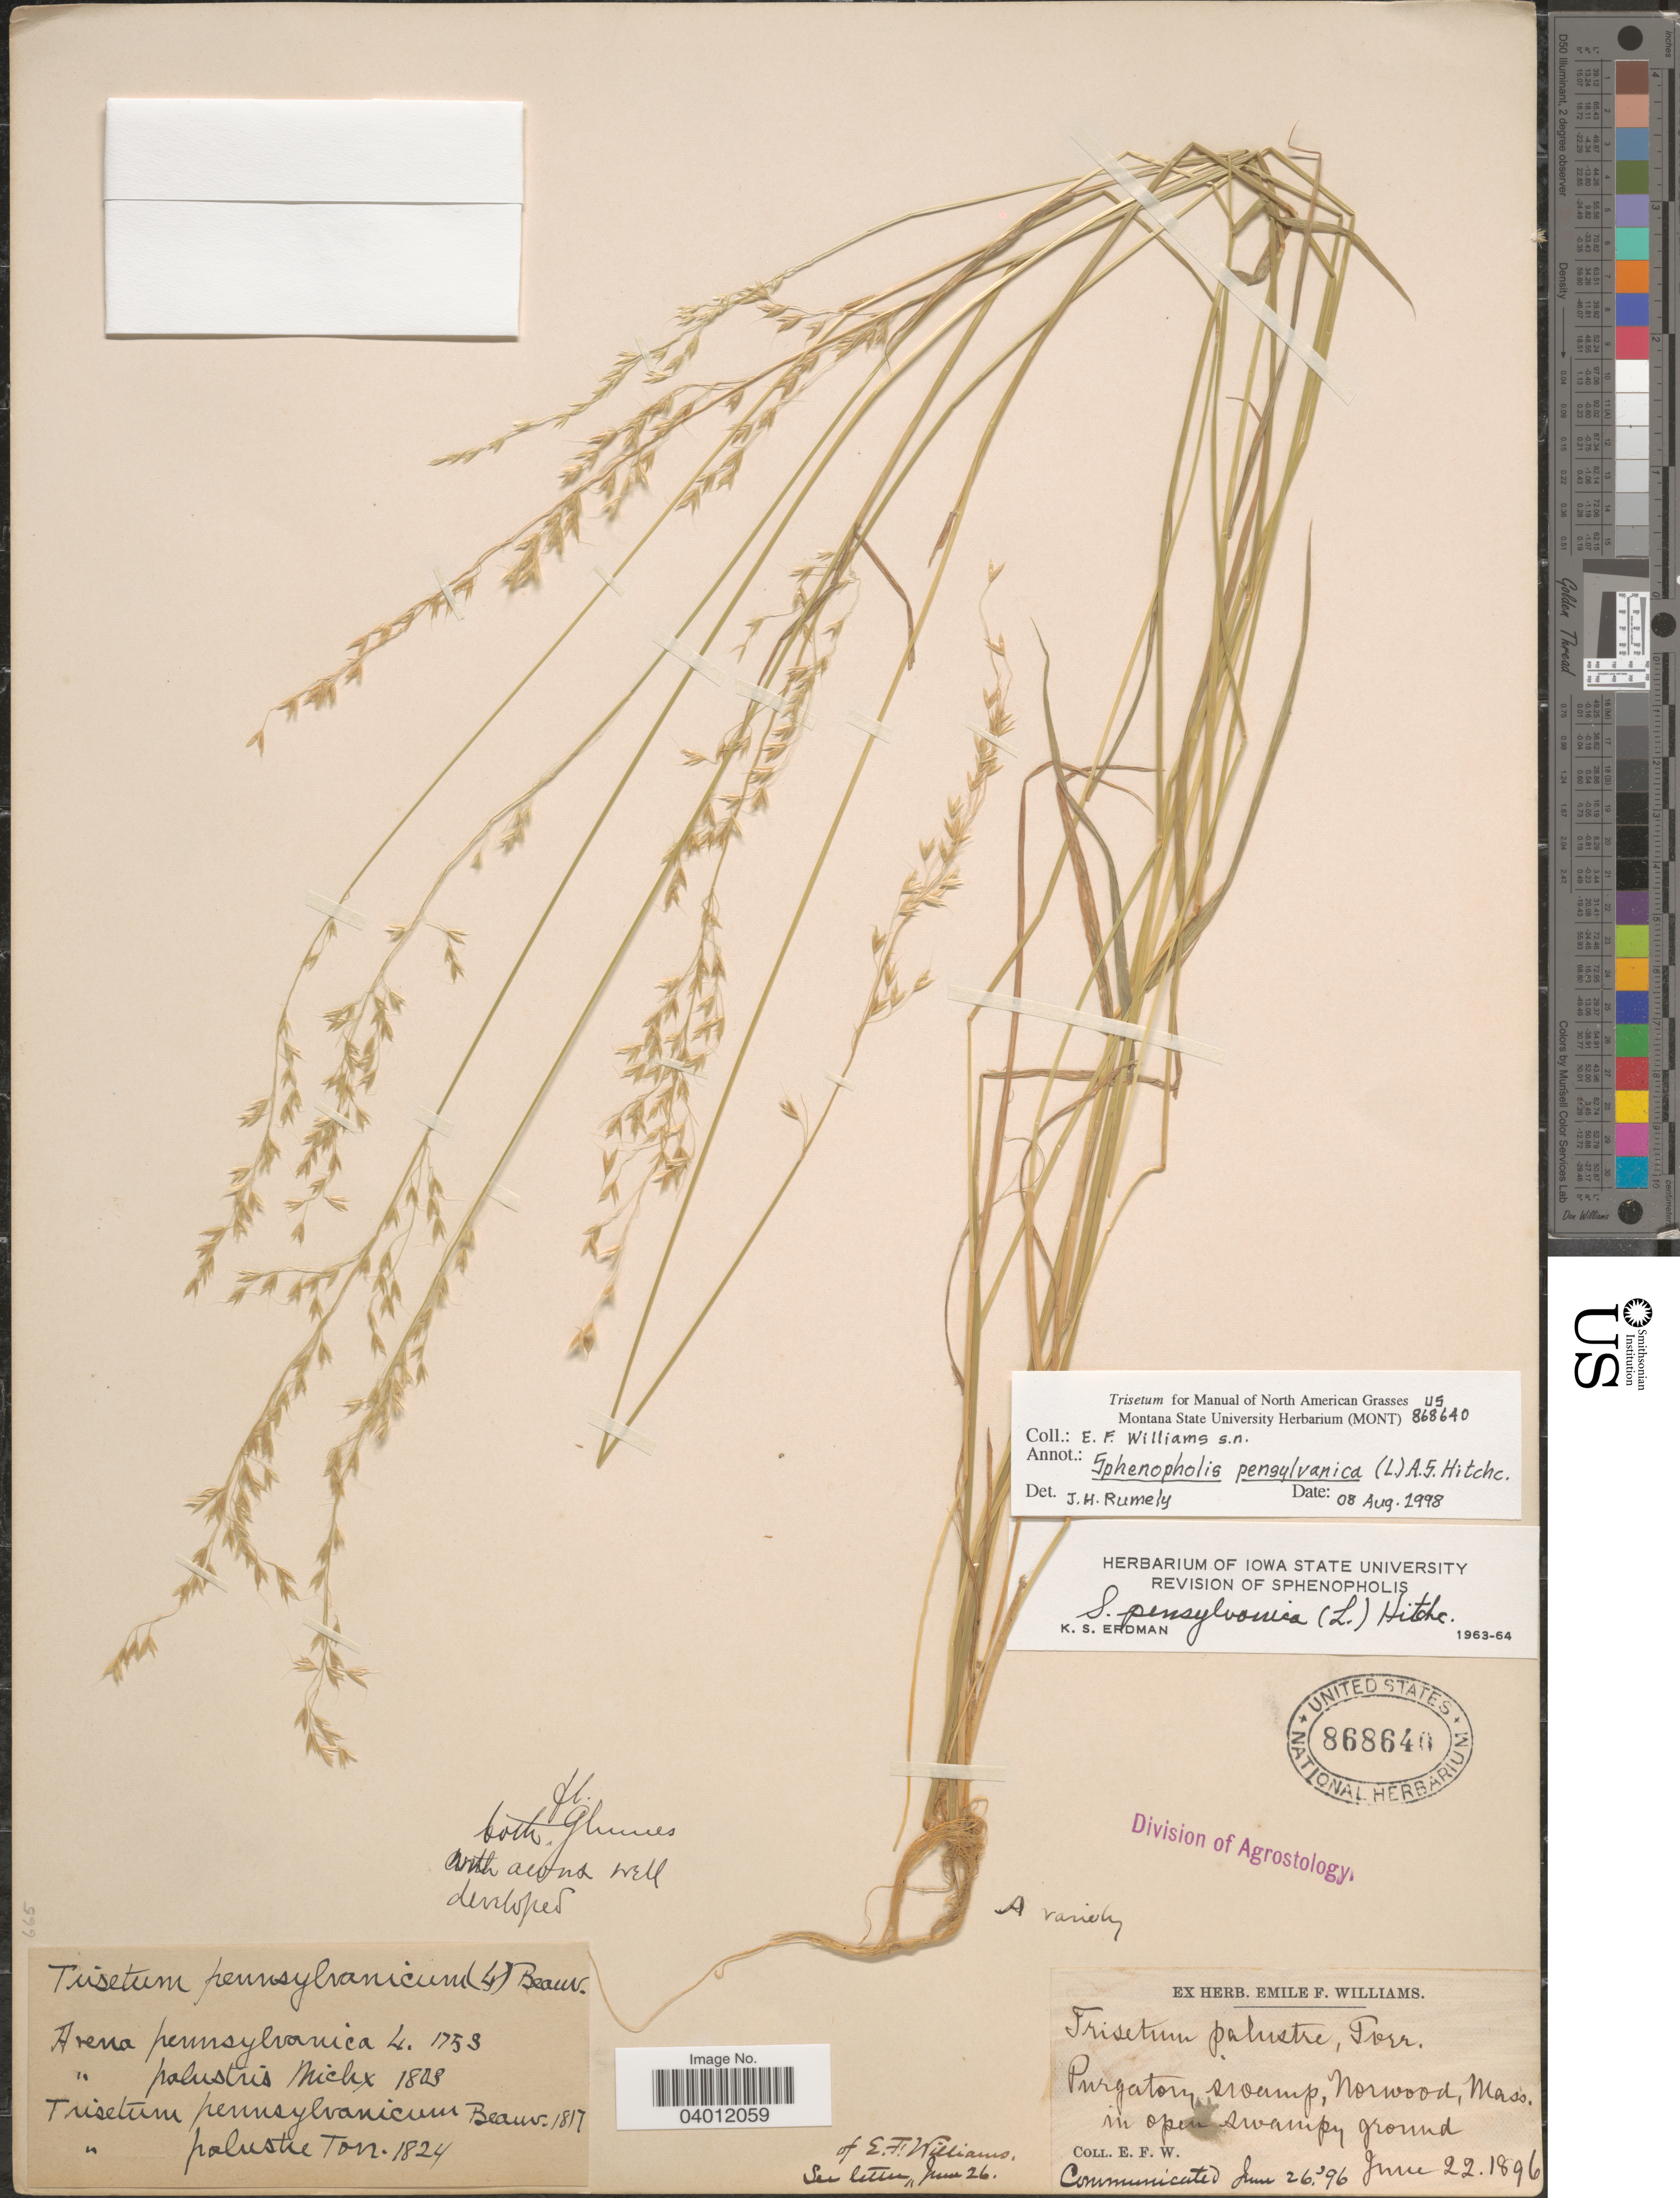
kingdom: Plantae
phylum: Tracheophyta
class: Liliopsida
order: Poales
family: Poaceae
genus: Sphenopholis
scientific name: Sphenopholis pensylvanica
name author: (L.) Hitchc.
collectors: E. F. Williams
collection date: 1896-06-22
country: United States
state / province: Massachusetts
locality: Purgatory swamp, Norwood.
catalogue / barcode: US 868640